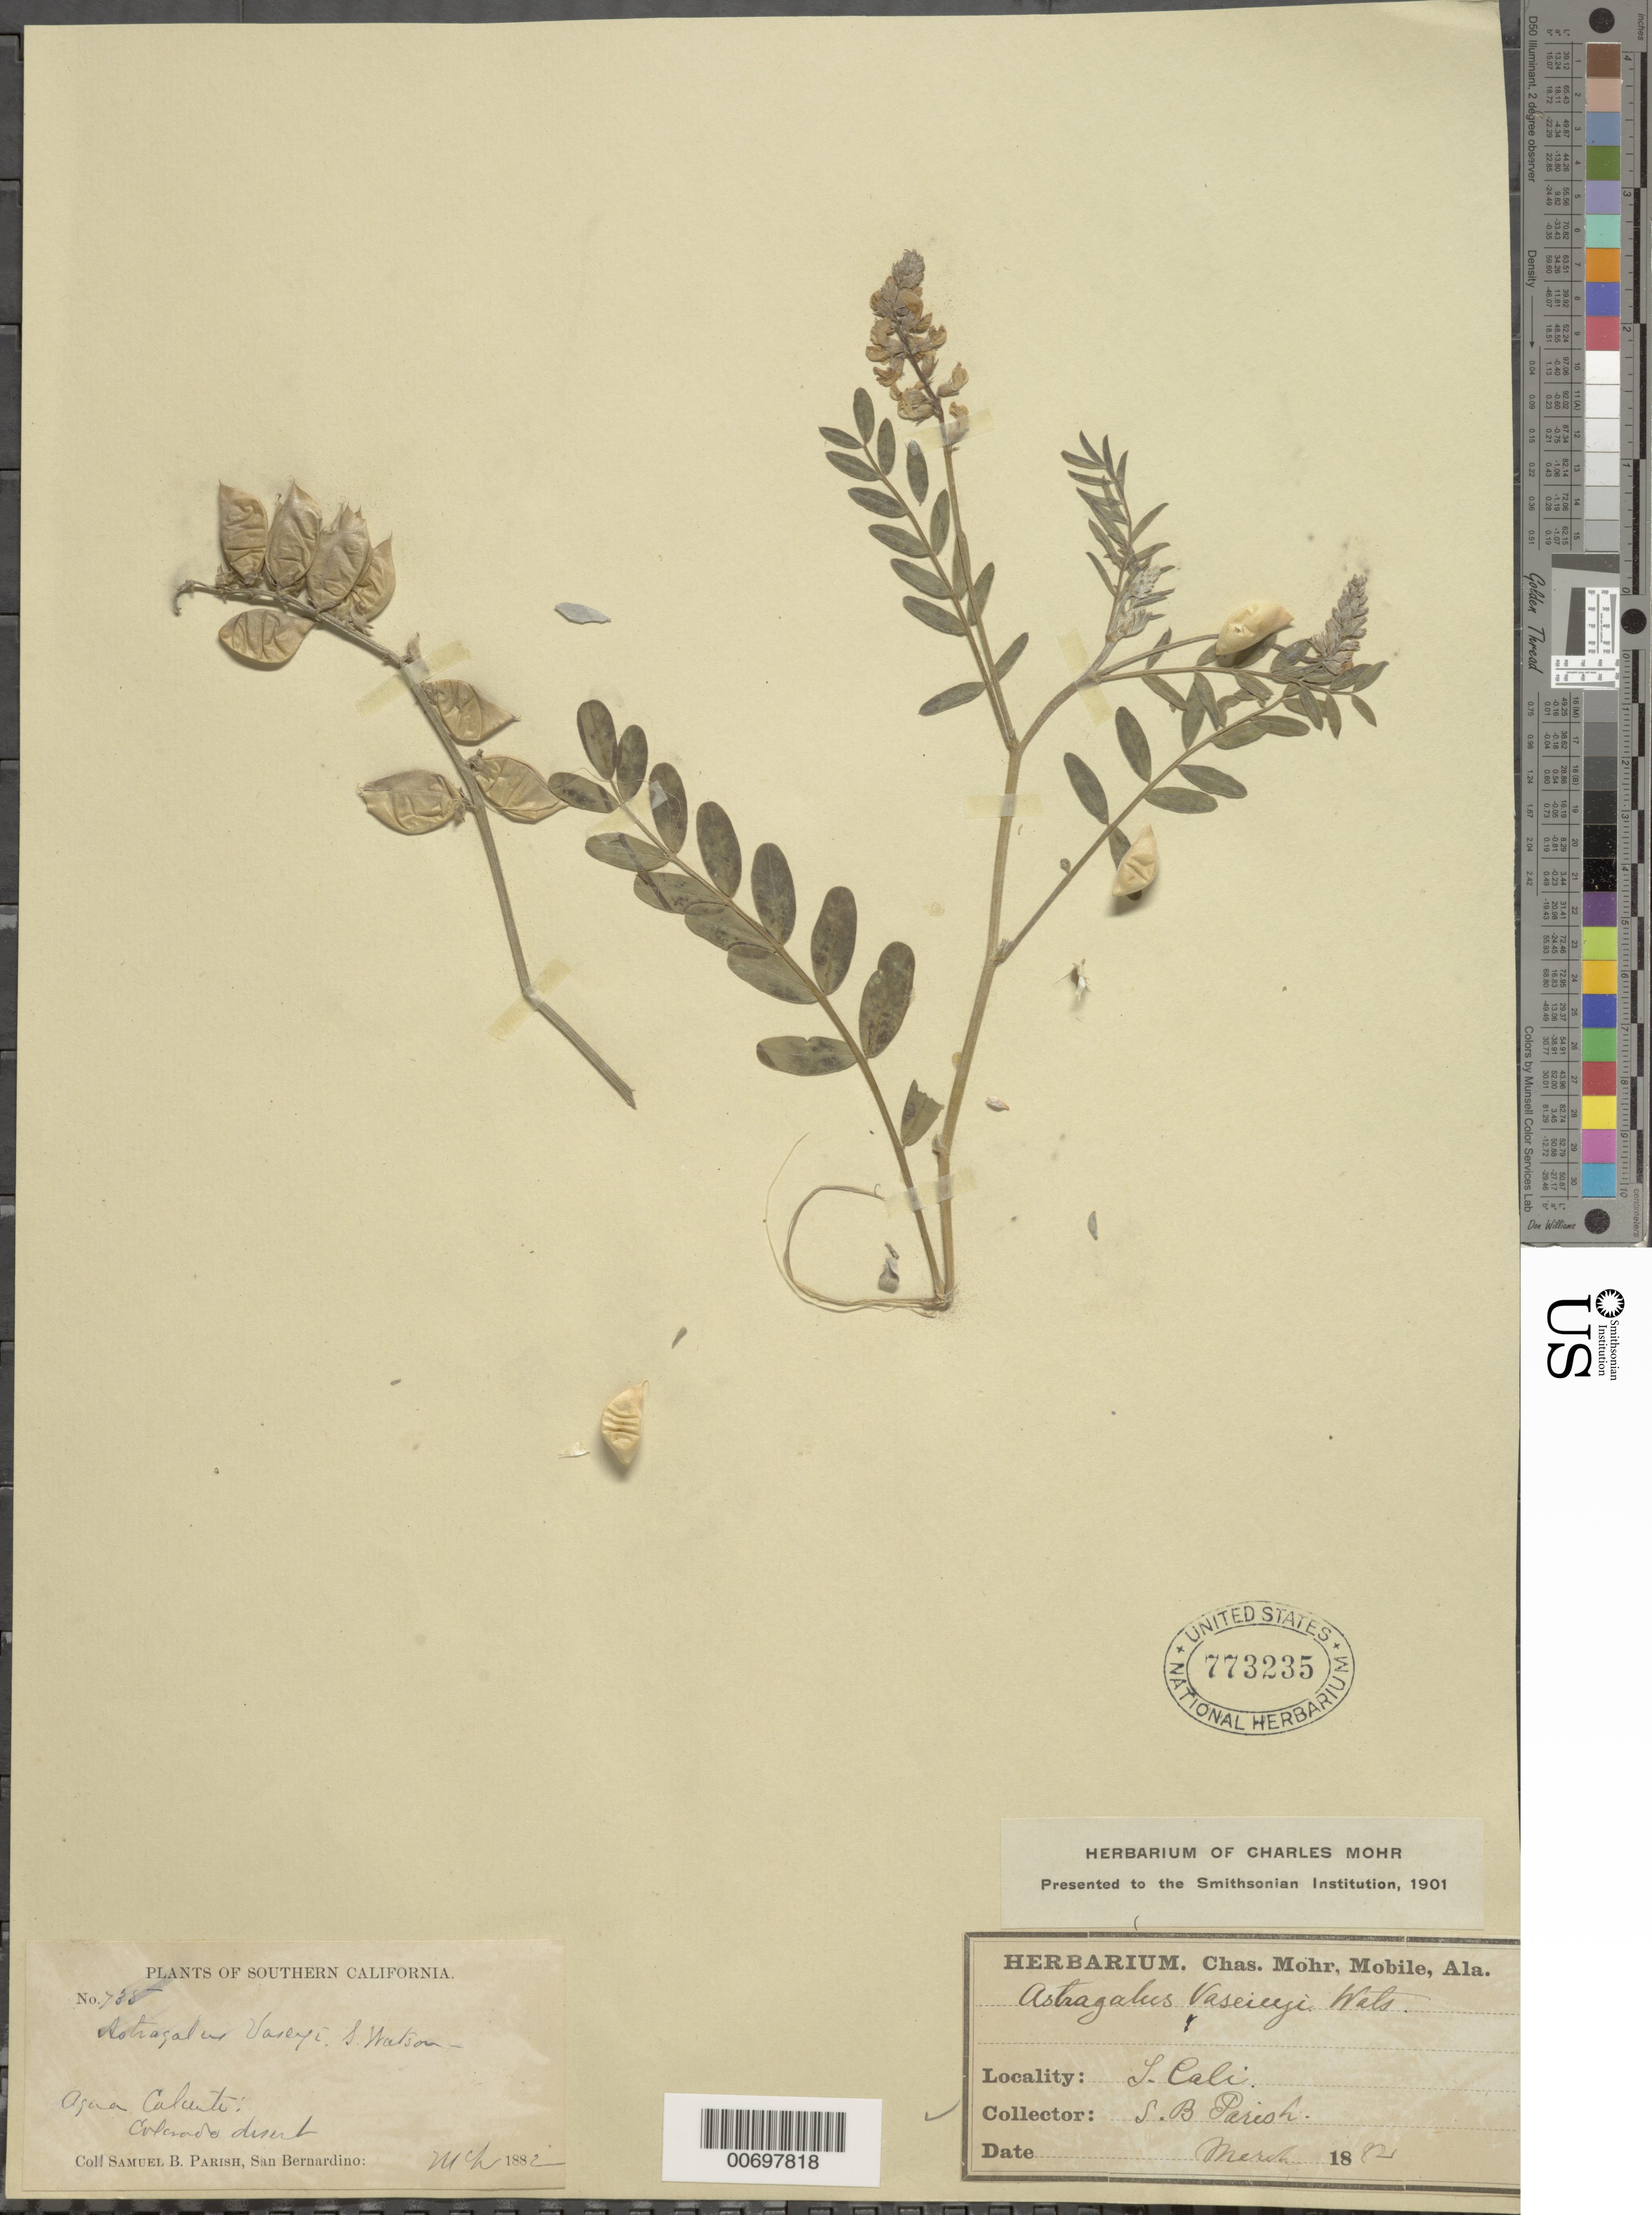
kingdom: Plantae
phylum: Tracheophyta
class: Magnoliopsida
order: Fabales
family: Fabaceae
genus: Astragalus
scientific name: Astragalus vaseyi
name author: S. Watson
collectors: S. B. Parish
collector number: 735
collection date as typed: Mar 1882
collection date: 1882-03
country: United States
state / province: California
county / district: Riverside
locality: Agua Caliente, Colorado Desert.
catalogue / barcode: US 773235